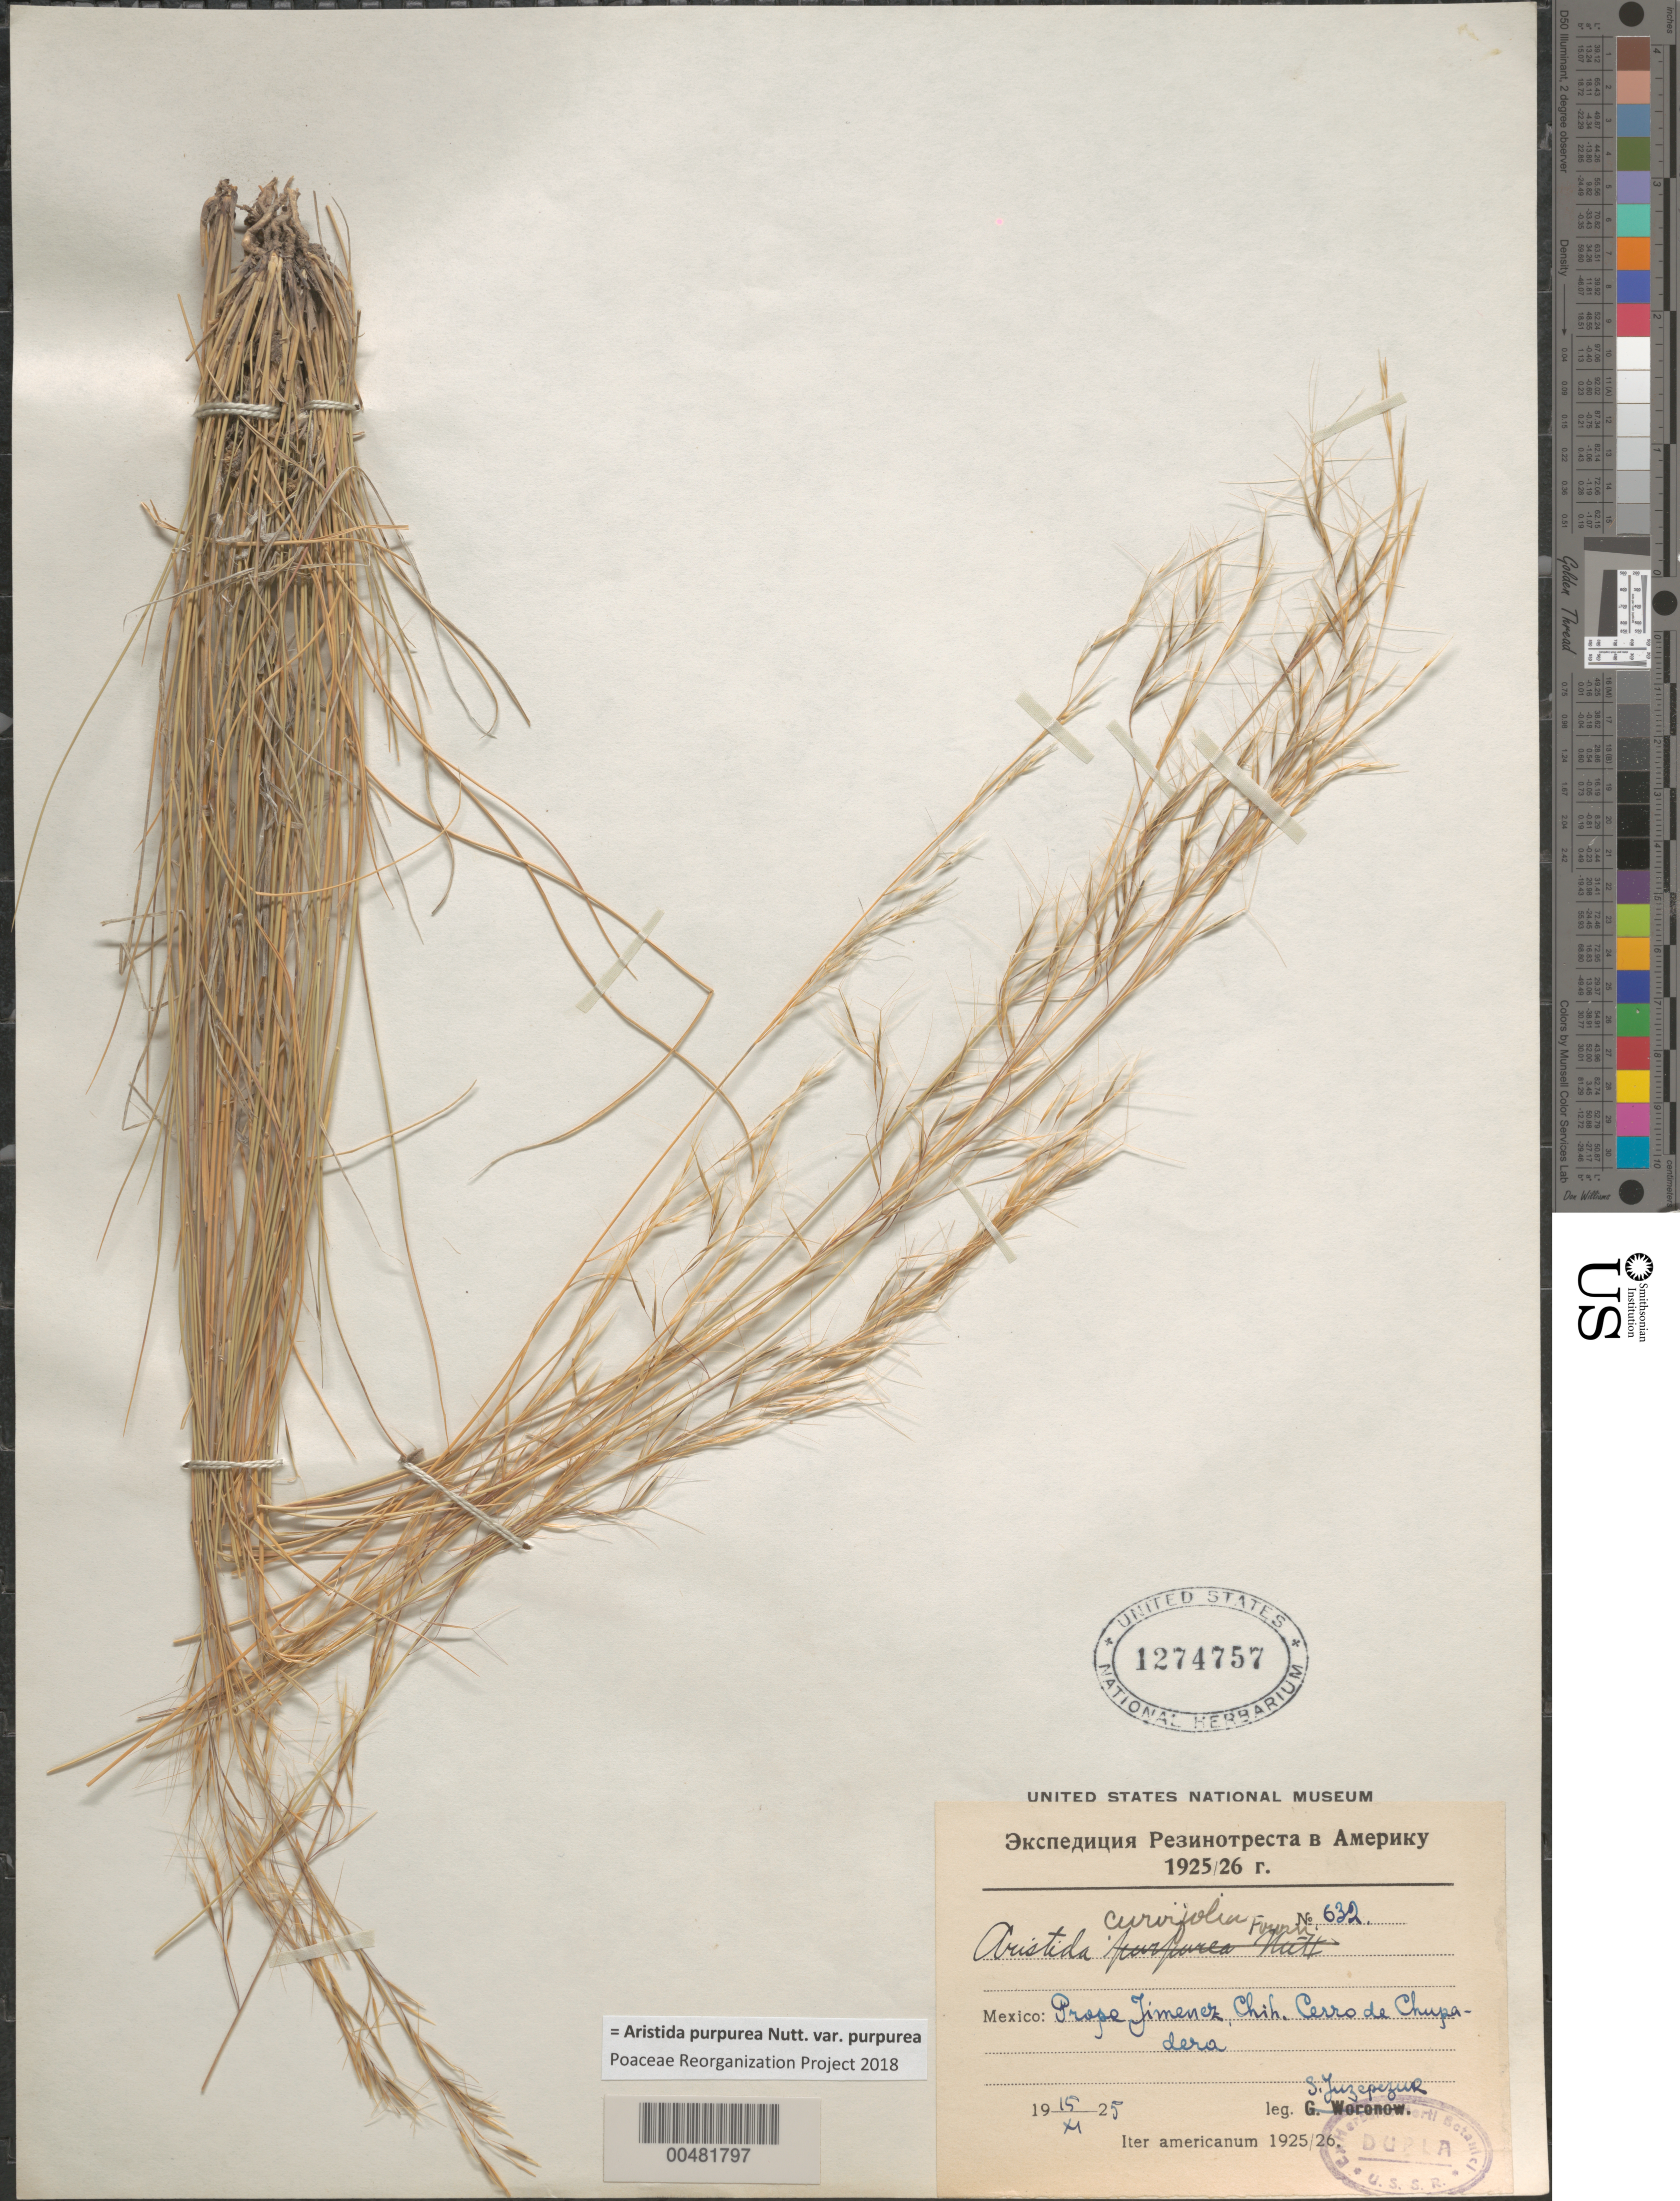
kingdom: Plantae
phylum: Tracheophyta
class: Liliopsida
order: Poales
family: Poaceae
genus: Aristida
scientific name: Aristida purpurea var. purpurea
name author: Nutt.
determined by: Poaceae Reorganization Project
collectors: S. Juzepezuk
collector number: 632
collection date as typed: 15 Nov 1925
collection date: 1925-11-15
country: Mexico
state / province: Chihuahua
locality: Prope Jimenez, Chih., Cerro de Chupadera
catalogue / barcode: US 1274757